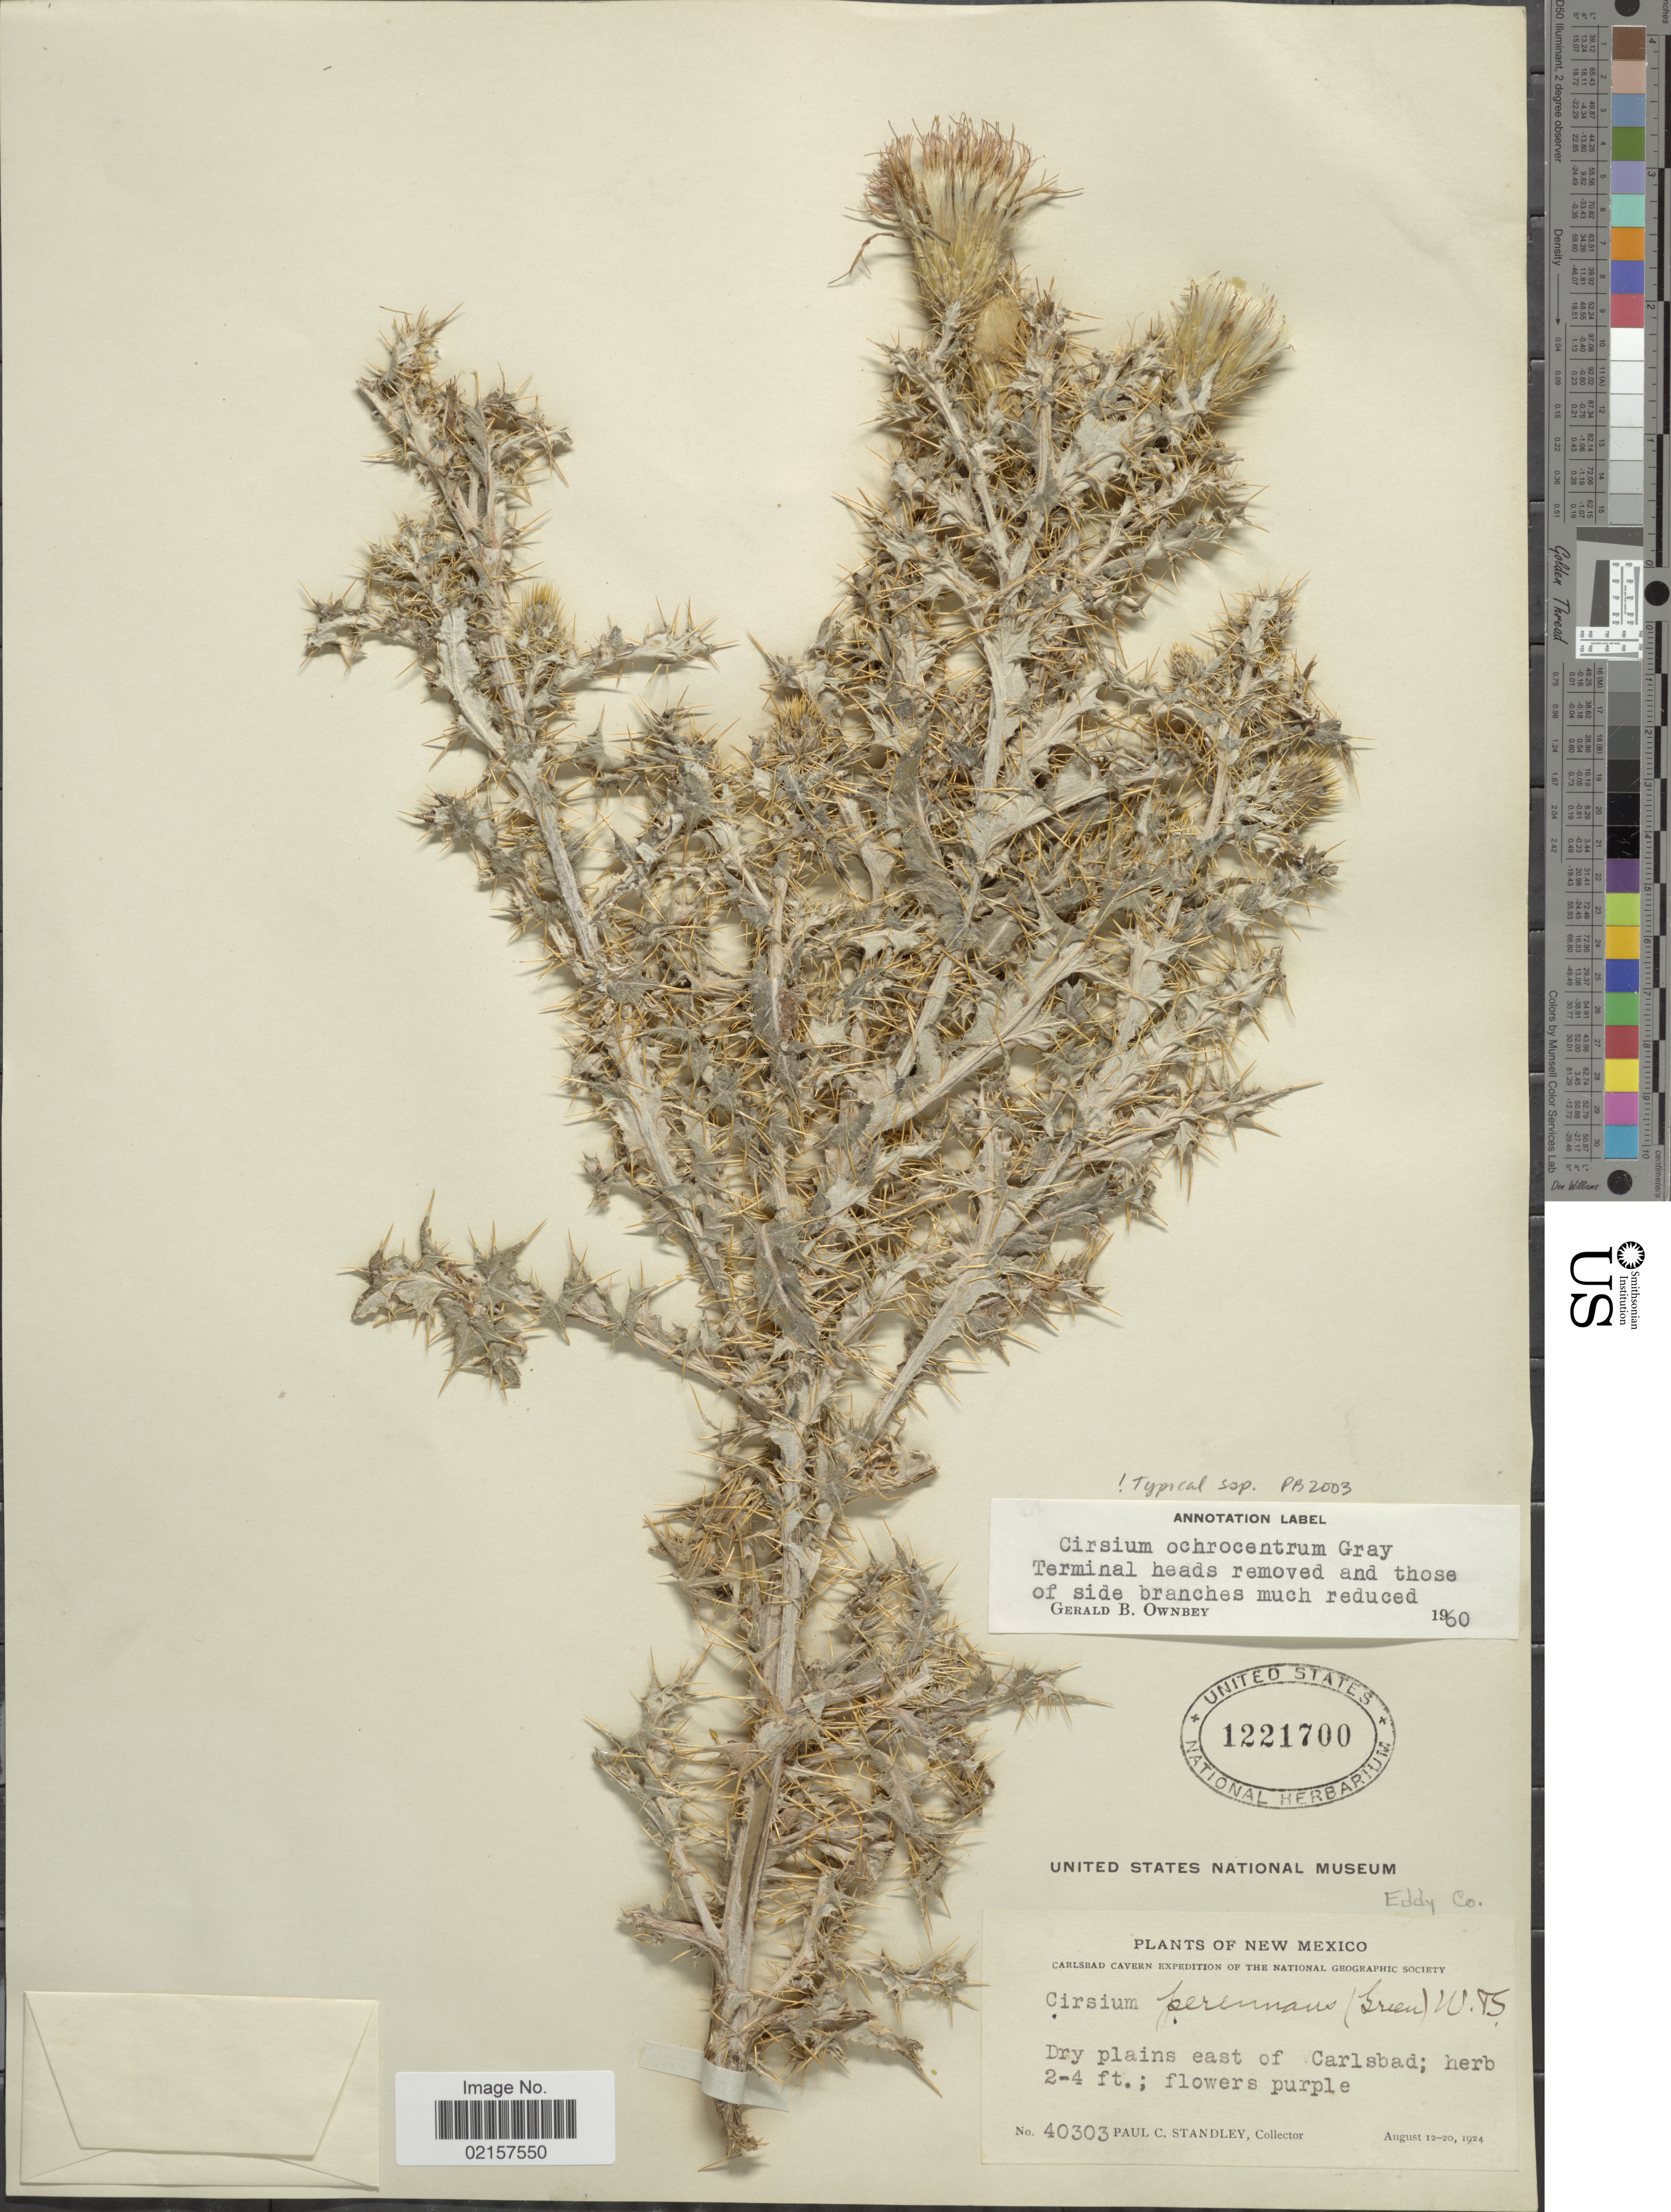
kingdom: Plantae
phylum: Tracheophyta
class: Magnoliopsida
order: Asterales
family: Asteraceae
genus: Cirsium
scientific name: Cirsium ochrocentrum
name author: A. Gray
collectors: P. C. Standley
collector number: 40303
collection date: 1924-08-12/1924-08-20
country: United States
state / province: New Mexico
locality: Dry plains east of Carlsbad, Carlsbad Cavern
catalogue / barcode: US 1221700